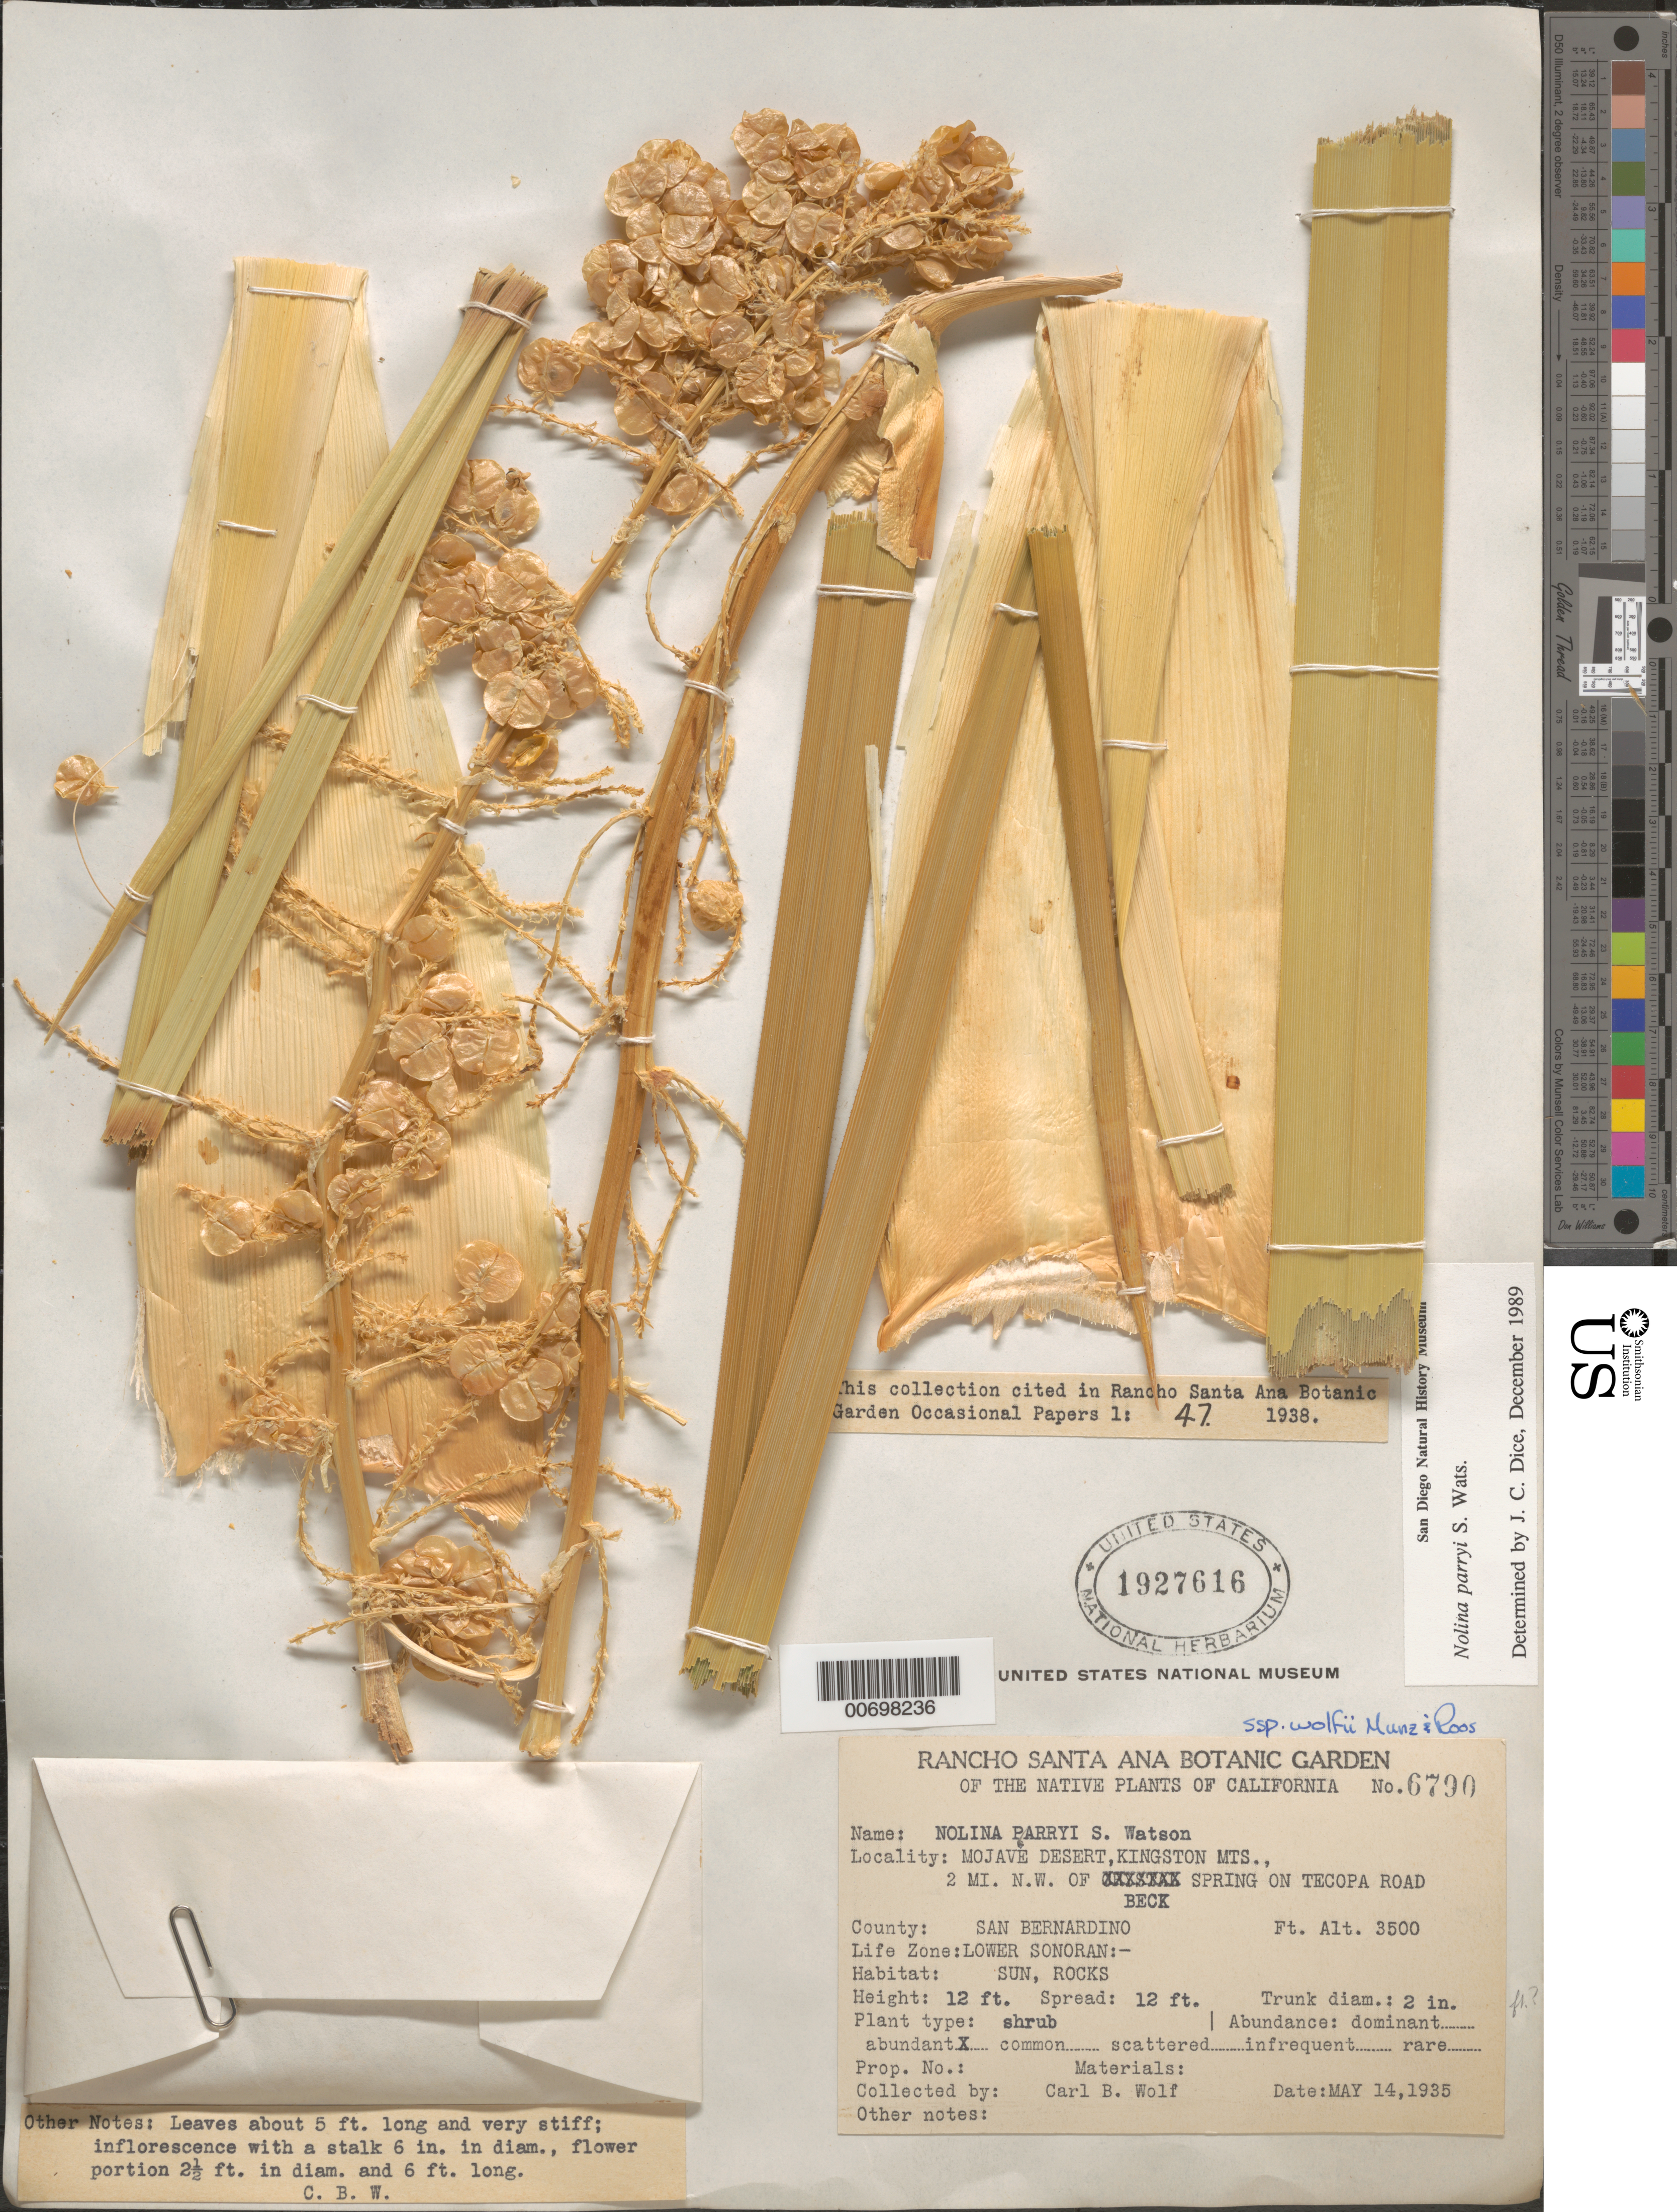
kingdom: Plantae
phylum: Tracheophyta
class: Liliopsida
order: Asparagales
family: Asparagaceae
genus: Nolina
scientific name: Nolina parryi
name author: S. Watson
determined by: Dice, J. C., (SD), San Diego Natrural History Museum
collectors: C. B. Wolf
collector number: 6790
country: United States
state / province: California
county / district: San Bernardino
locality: Mojave Desert, Kingston Mts., 2 mi. NW of Beck Spring on Tecopa Road.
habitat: Lower Sonoran. Sun, rocks.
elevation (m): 1067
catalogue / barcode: US 1927616